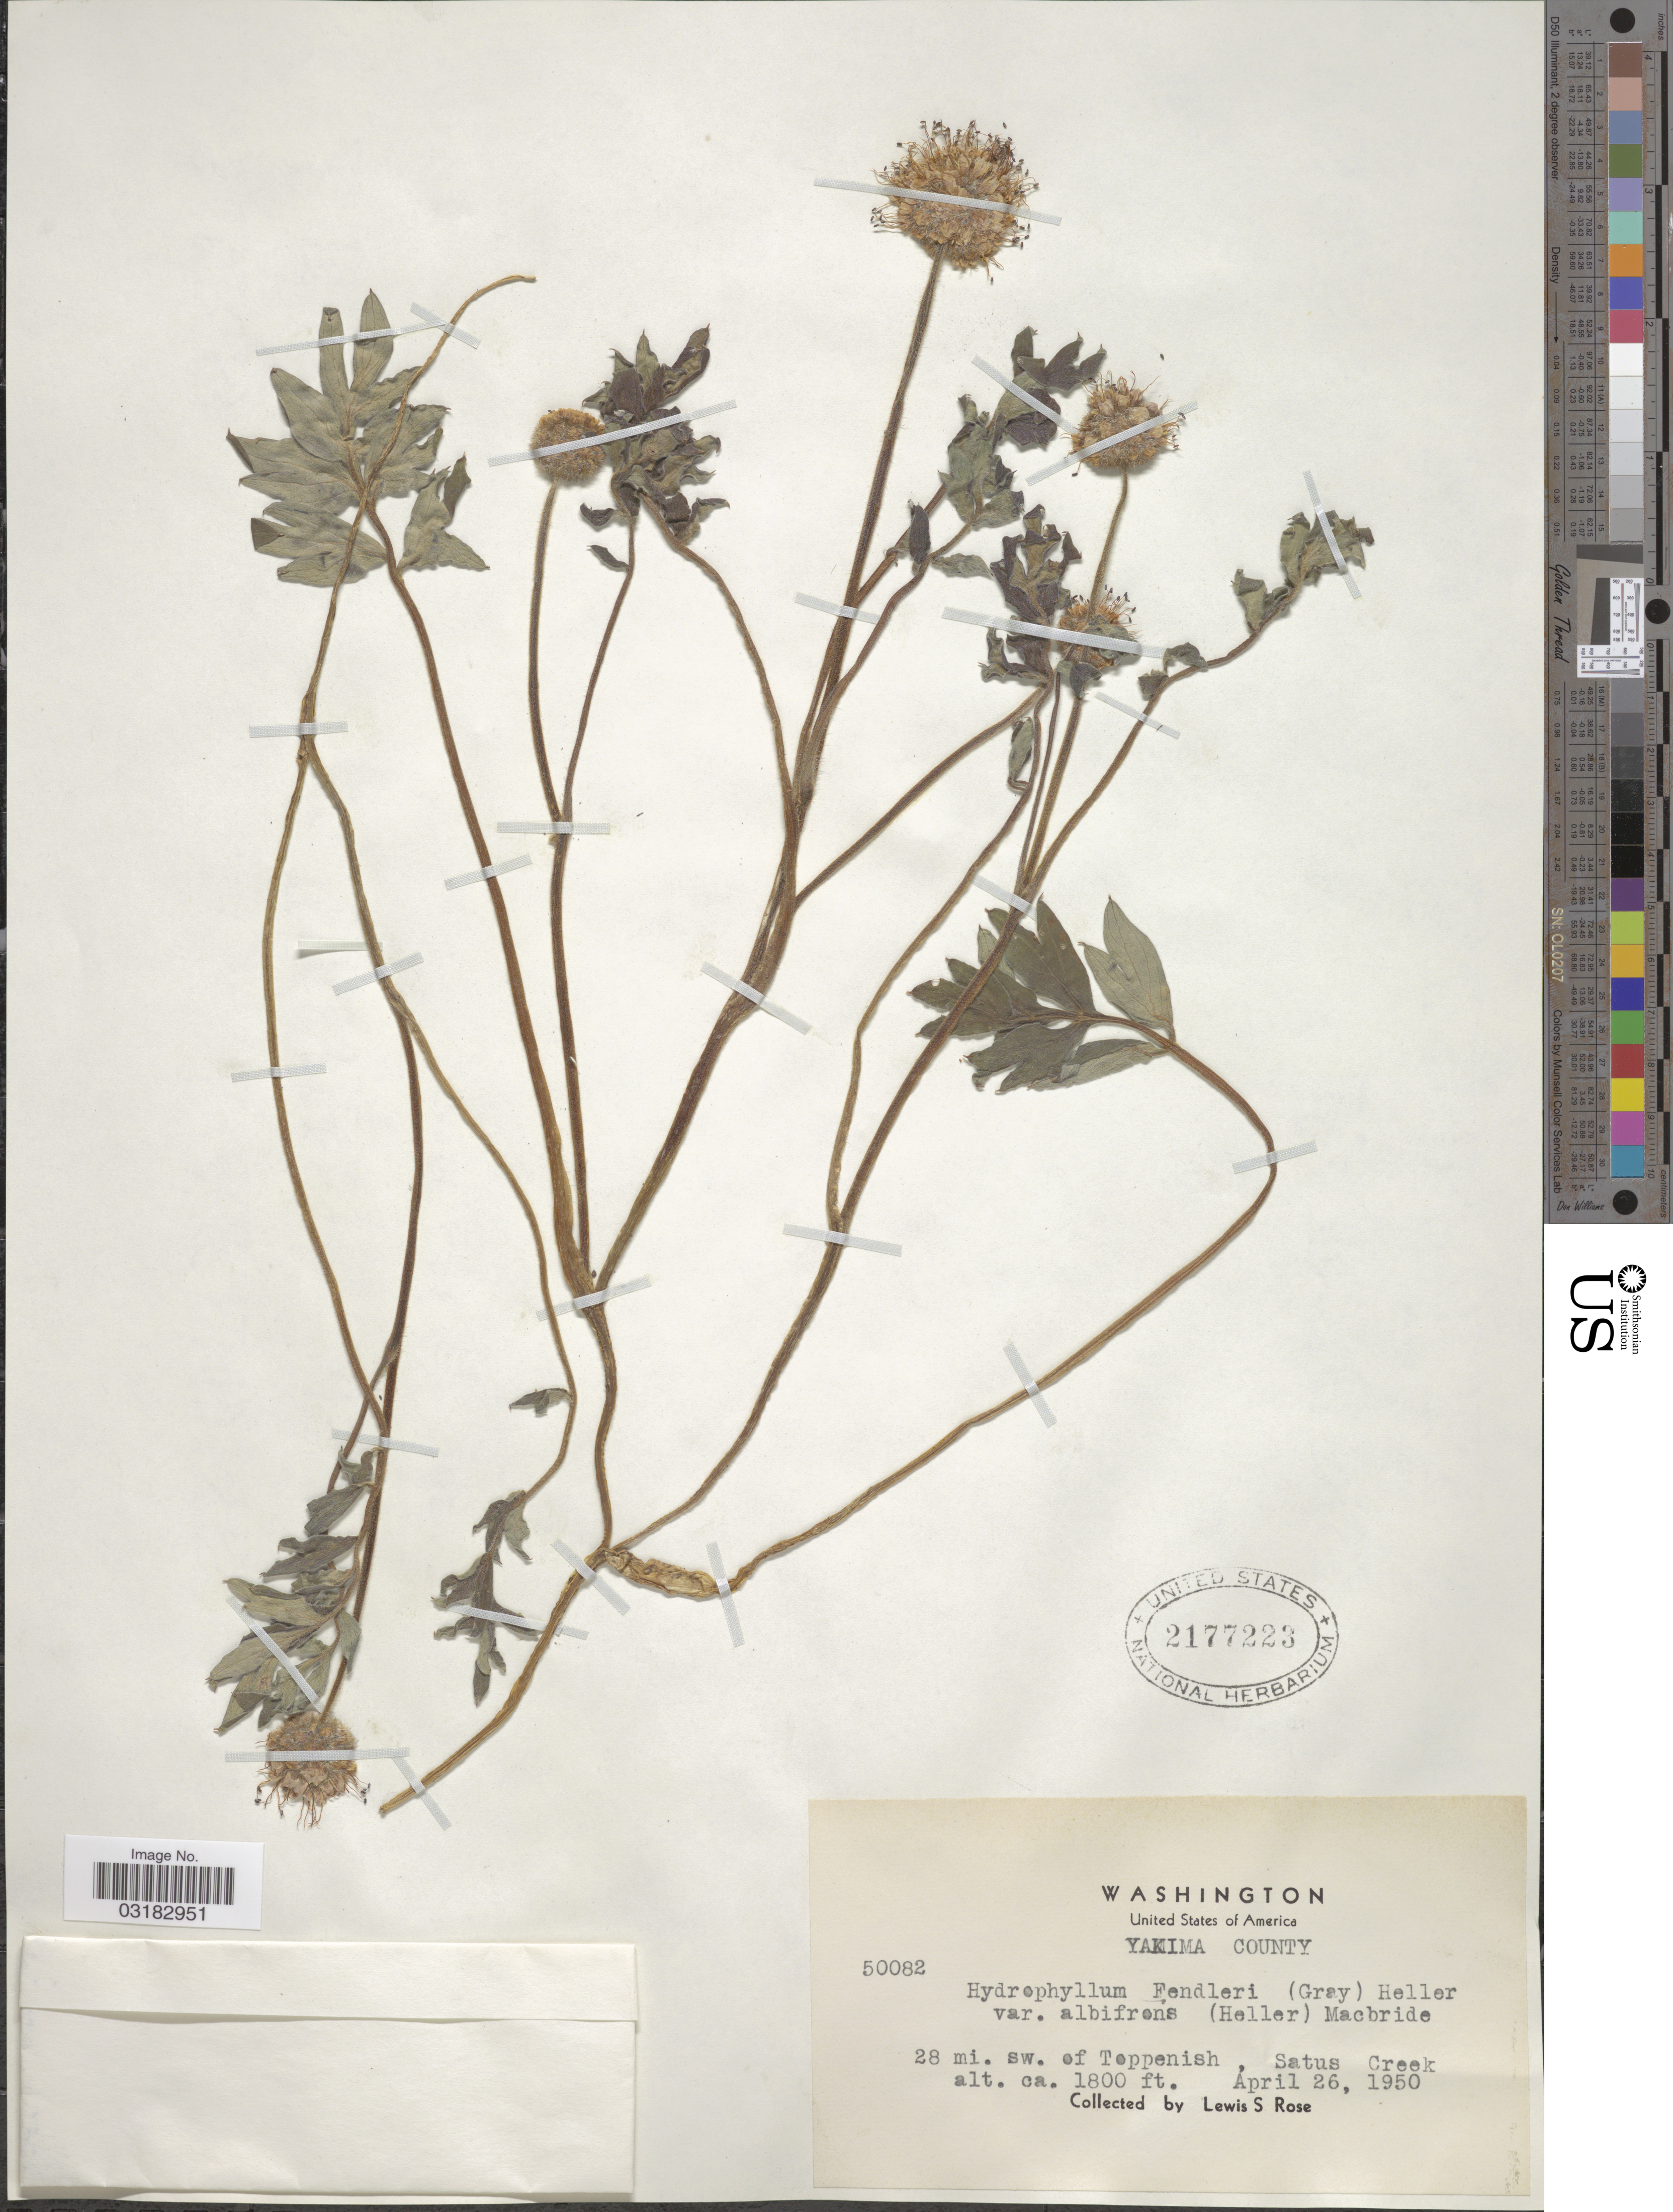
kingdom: Plantae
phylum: Tracheophyta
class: Magnoliopsida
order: Boraginales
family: Hydrophyllaceae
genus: Hydrophyllum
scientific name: Hydrophyllum fendleri var. albifrons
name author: (A. Heller) J.F. Macbr.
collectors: L. S. Rose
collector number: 50082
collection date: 1950-04-26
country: United States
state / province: Washington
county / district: Yakima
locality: Yakima County. 28 mi. sw. of Toppenish, Satus Creek.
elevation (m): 549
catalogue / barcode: US 2177223